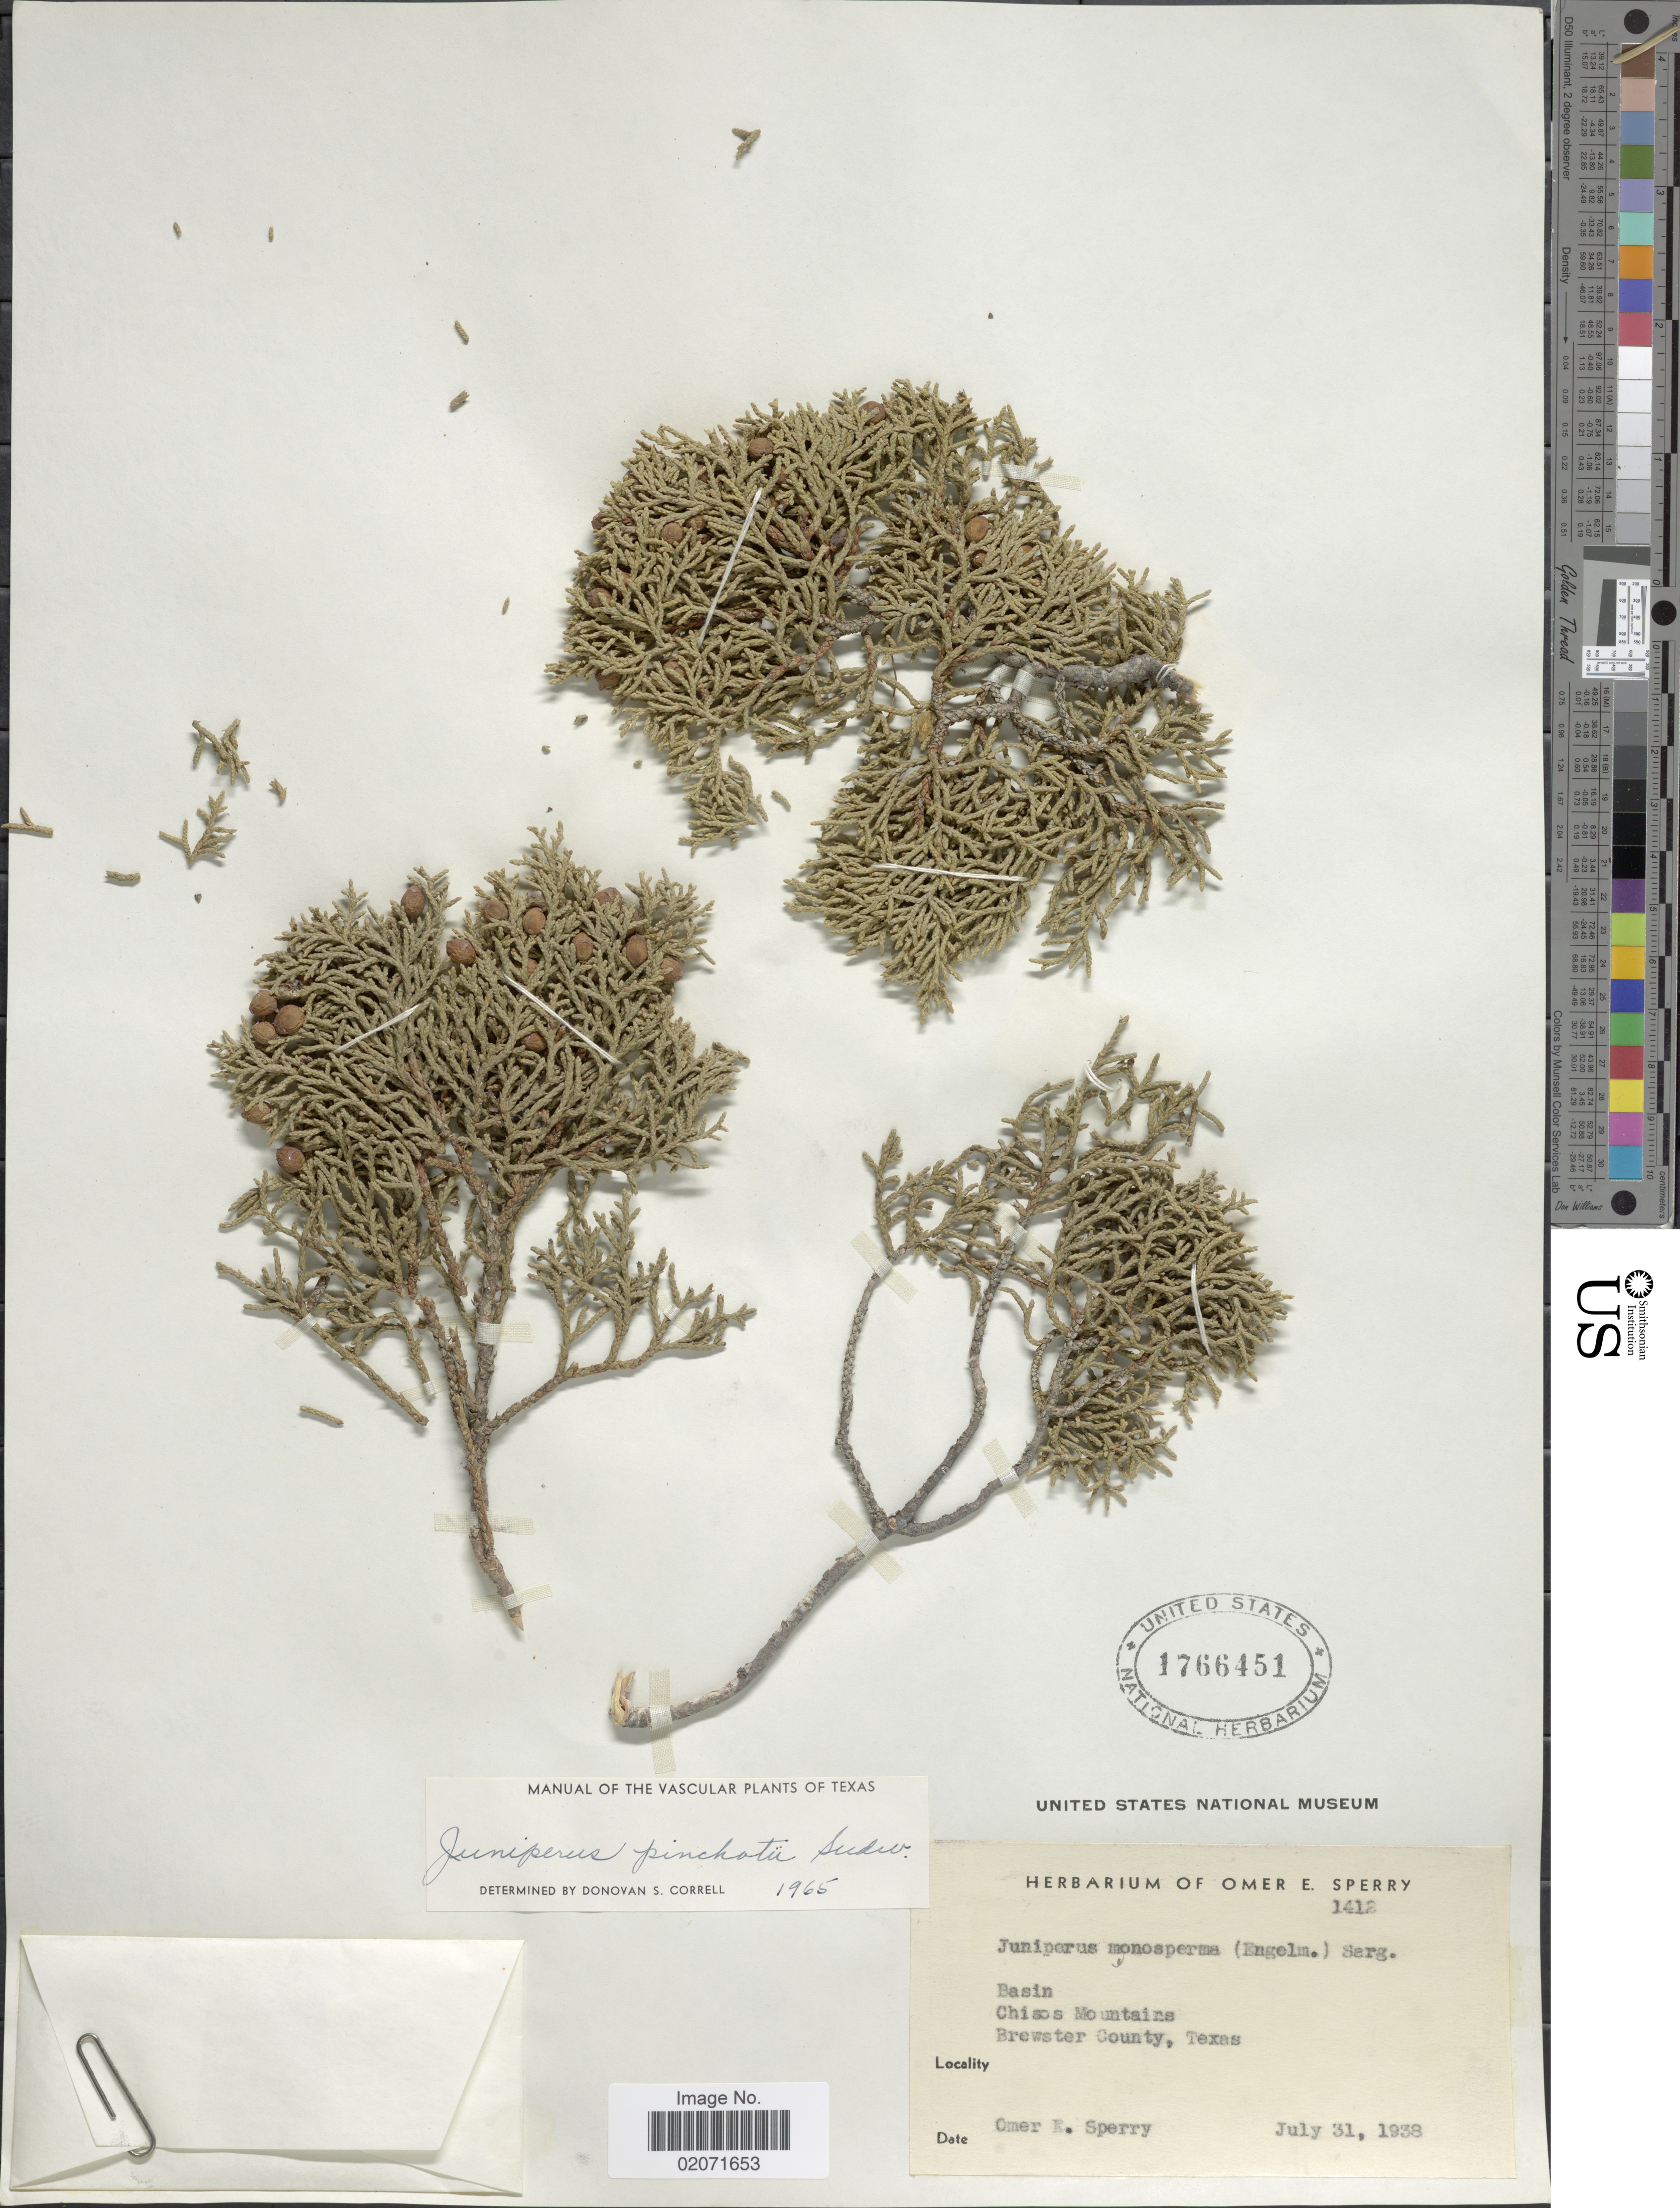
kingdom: Plantae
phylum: Tracheophyta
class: Pinopsida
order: Pinales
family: Cupressaceae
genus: Juniperus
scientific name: Juniperus pinchotii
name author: Sudw.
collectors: O. E. Sperry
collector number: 1412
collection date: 1938-07-31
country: United States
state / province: New Mexico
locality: Chisos Mountains, Brewster County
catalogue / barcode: US 1766451